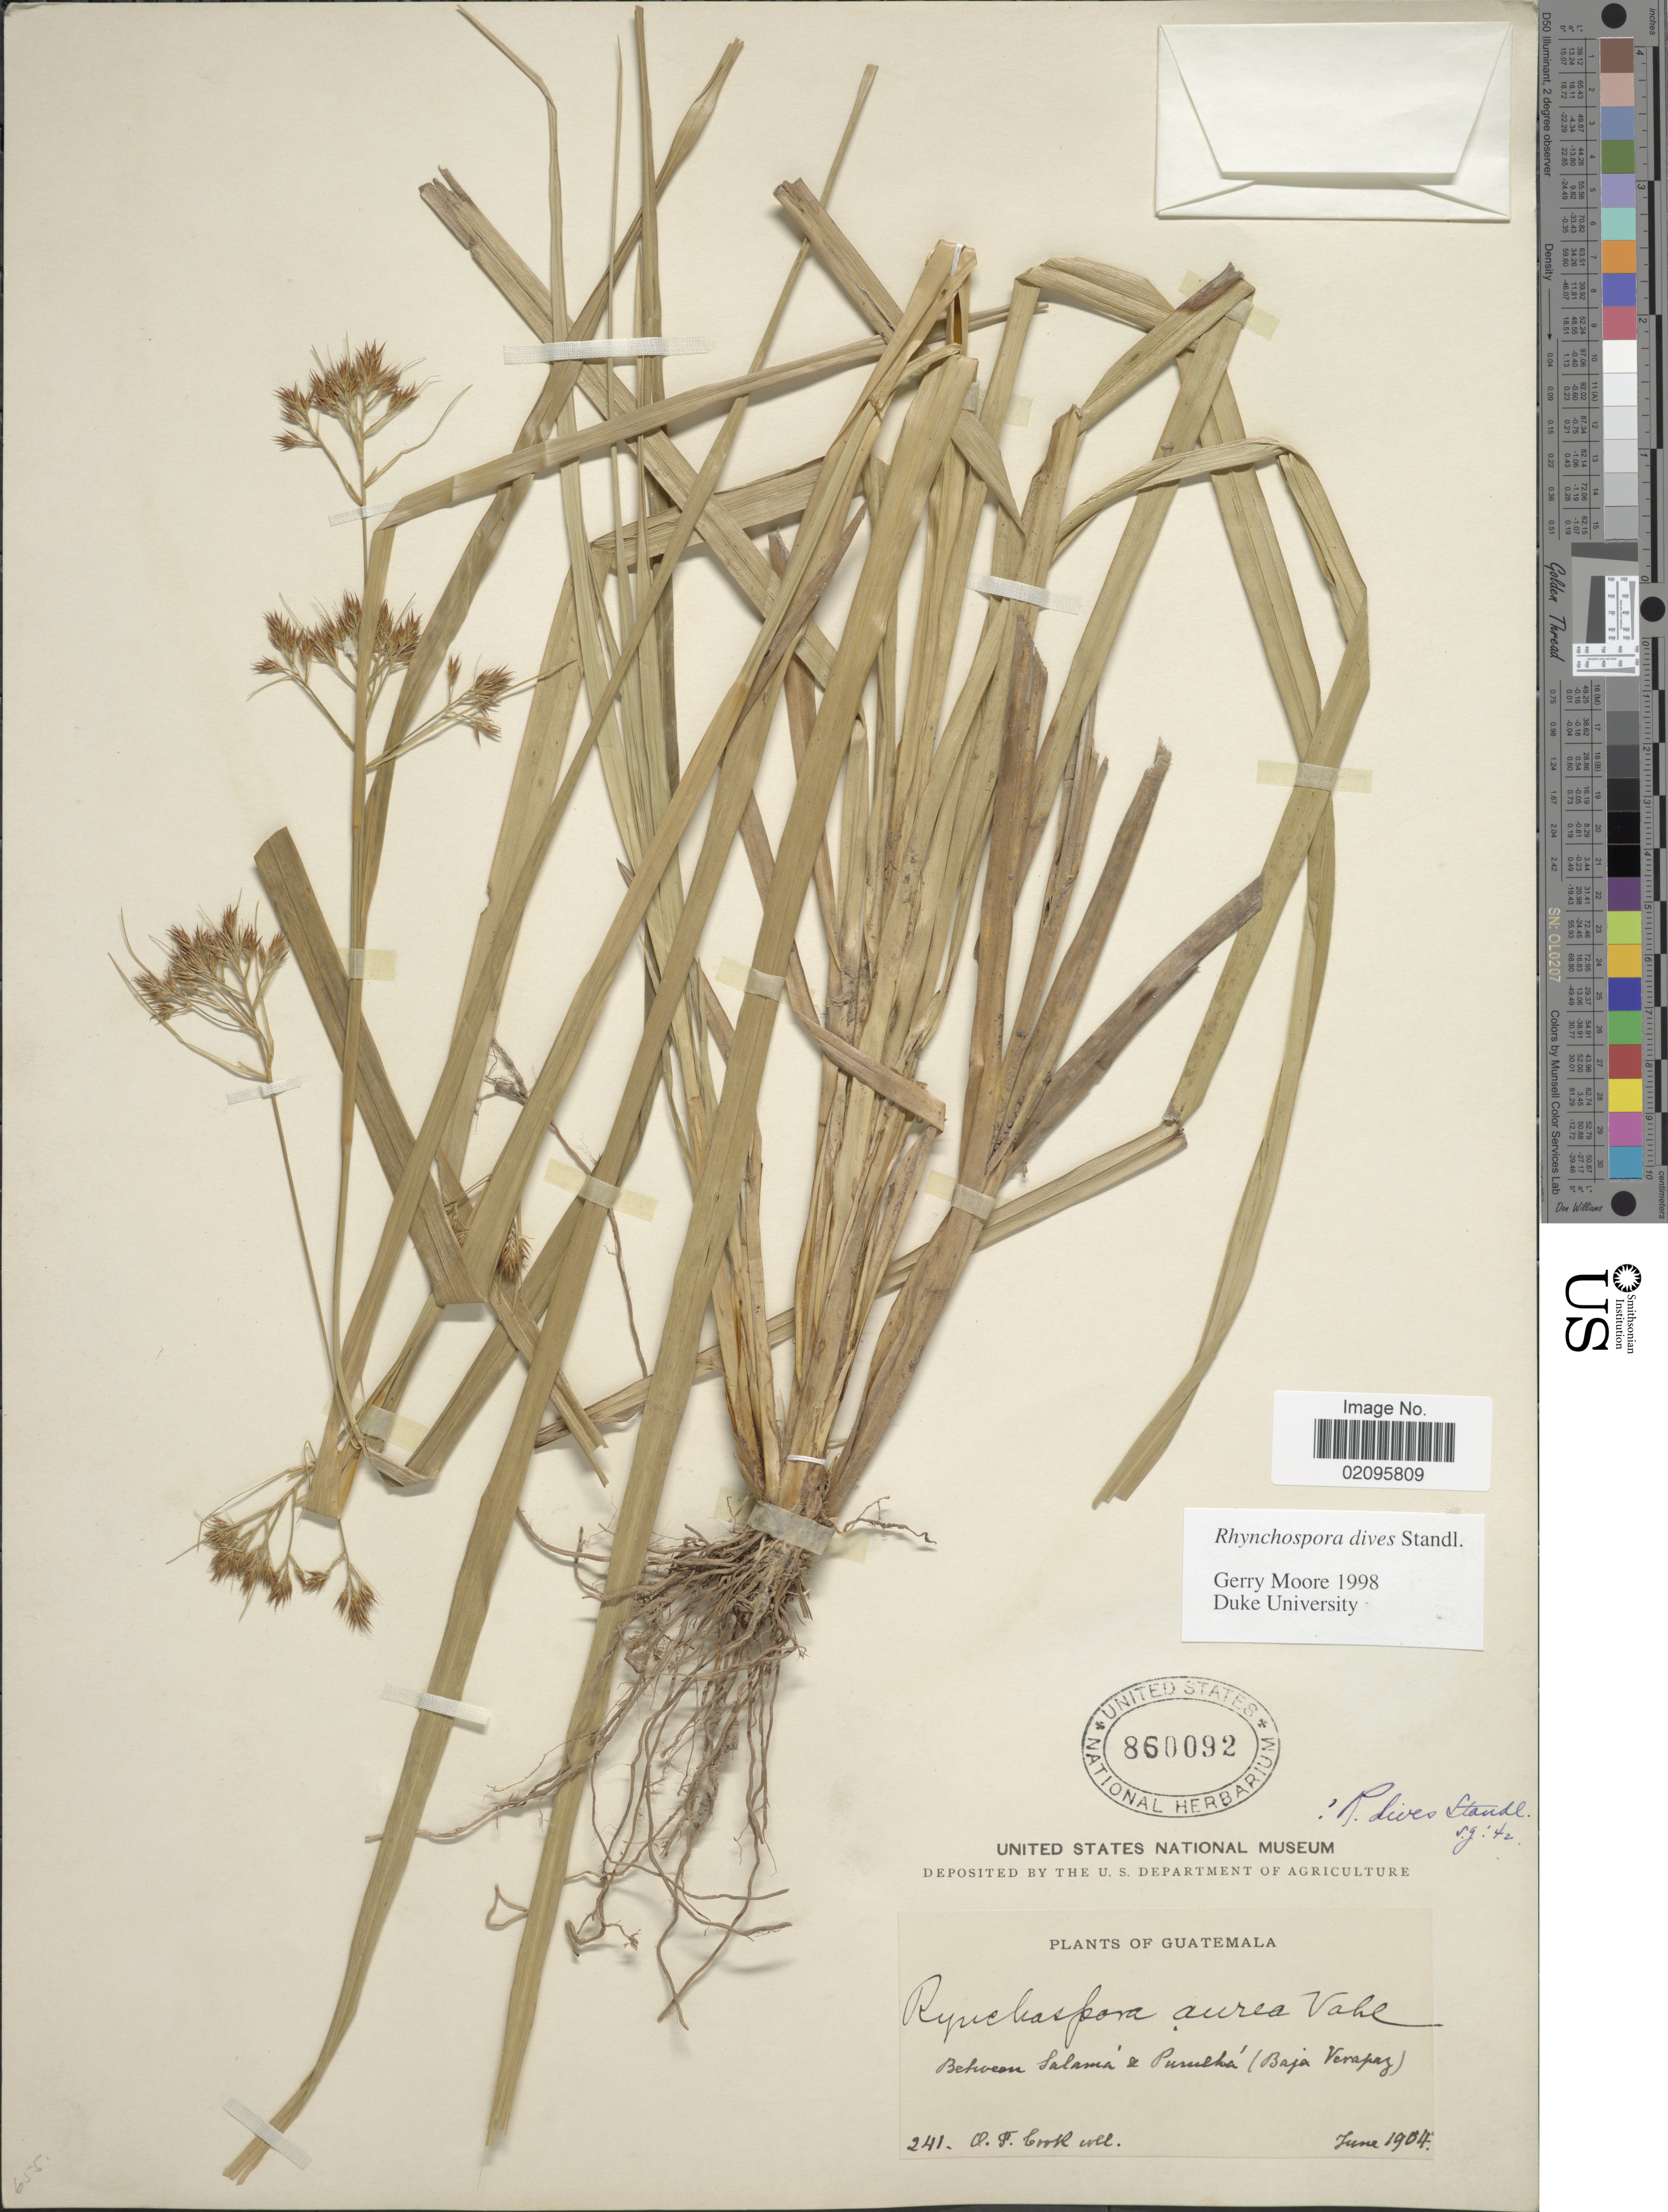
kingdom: Plantae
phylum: Tracheophyta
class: Liliopsida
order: Poales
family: Cyperaceae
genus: Rhynchospora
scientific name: Rhynchospora dives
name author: Standl.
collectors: O. F. Cook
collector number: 241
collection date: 1904-06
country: Guatemala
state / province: Baja Verapaz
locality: Between Salama & Purulha.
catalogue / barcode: US 860092